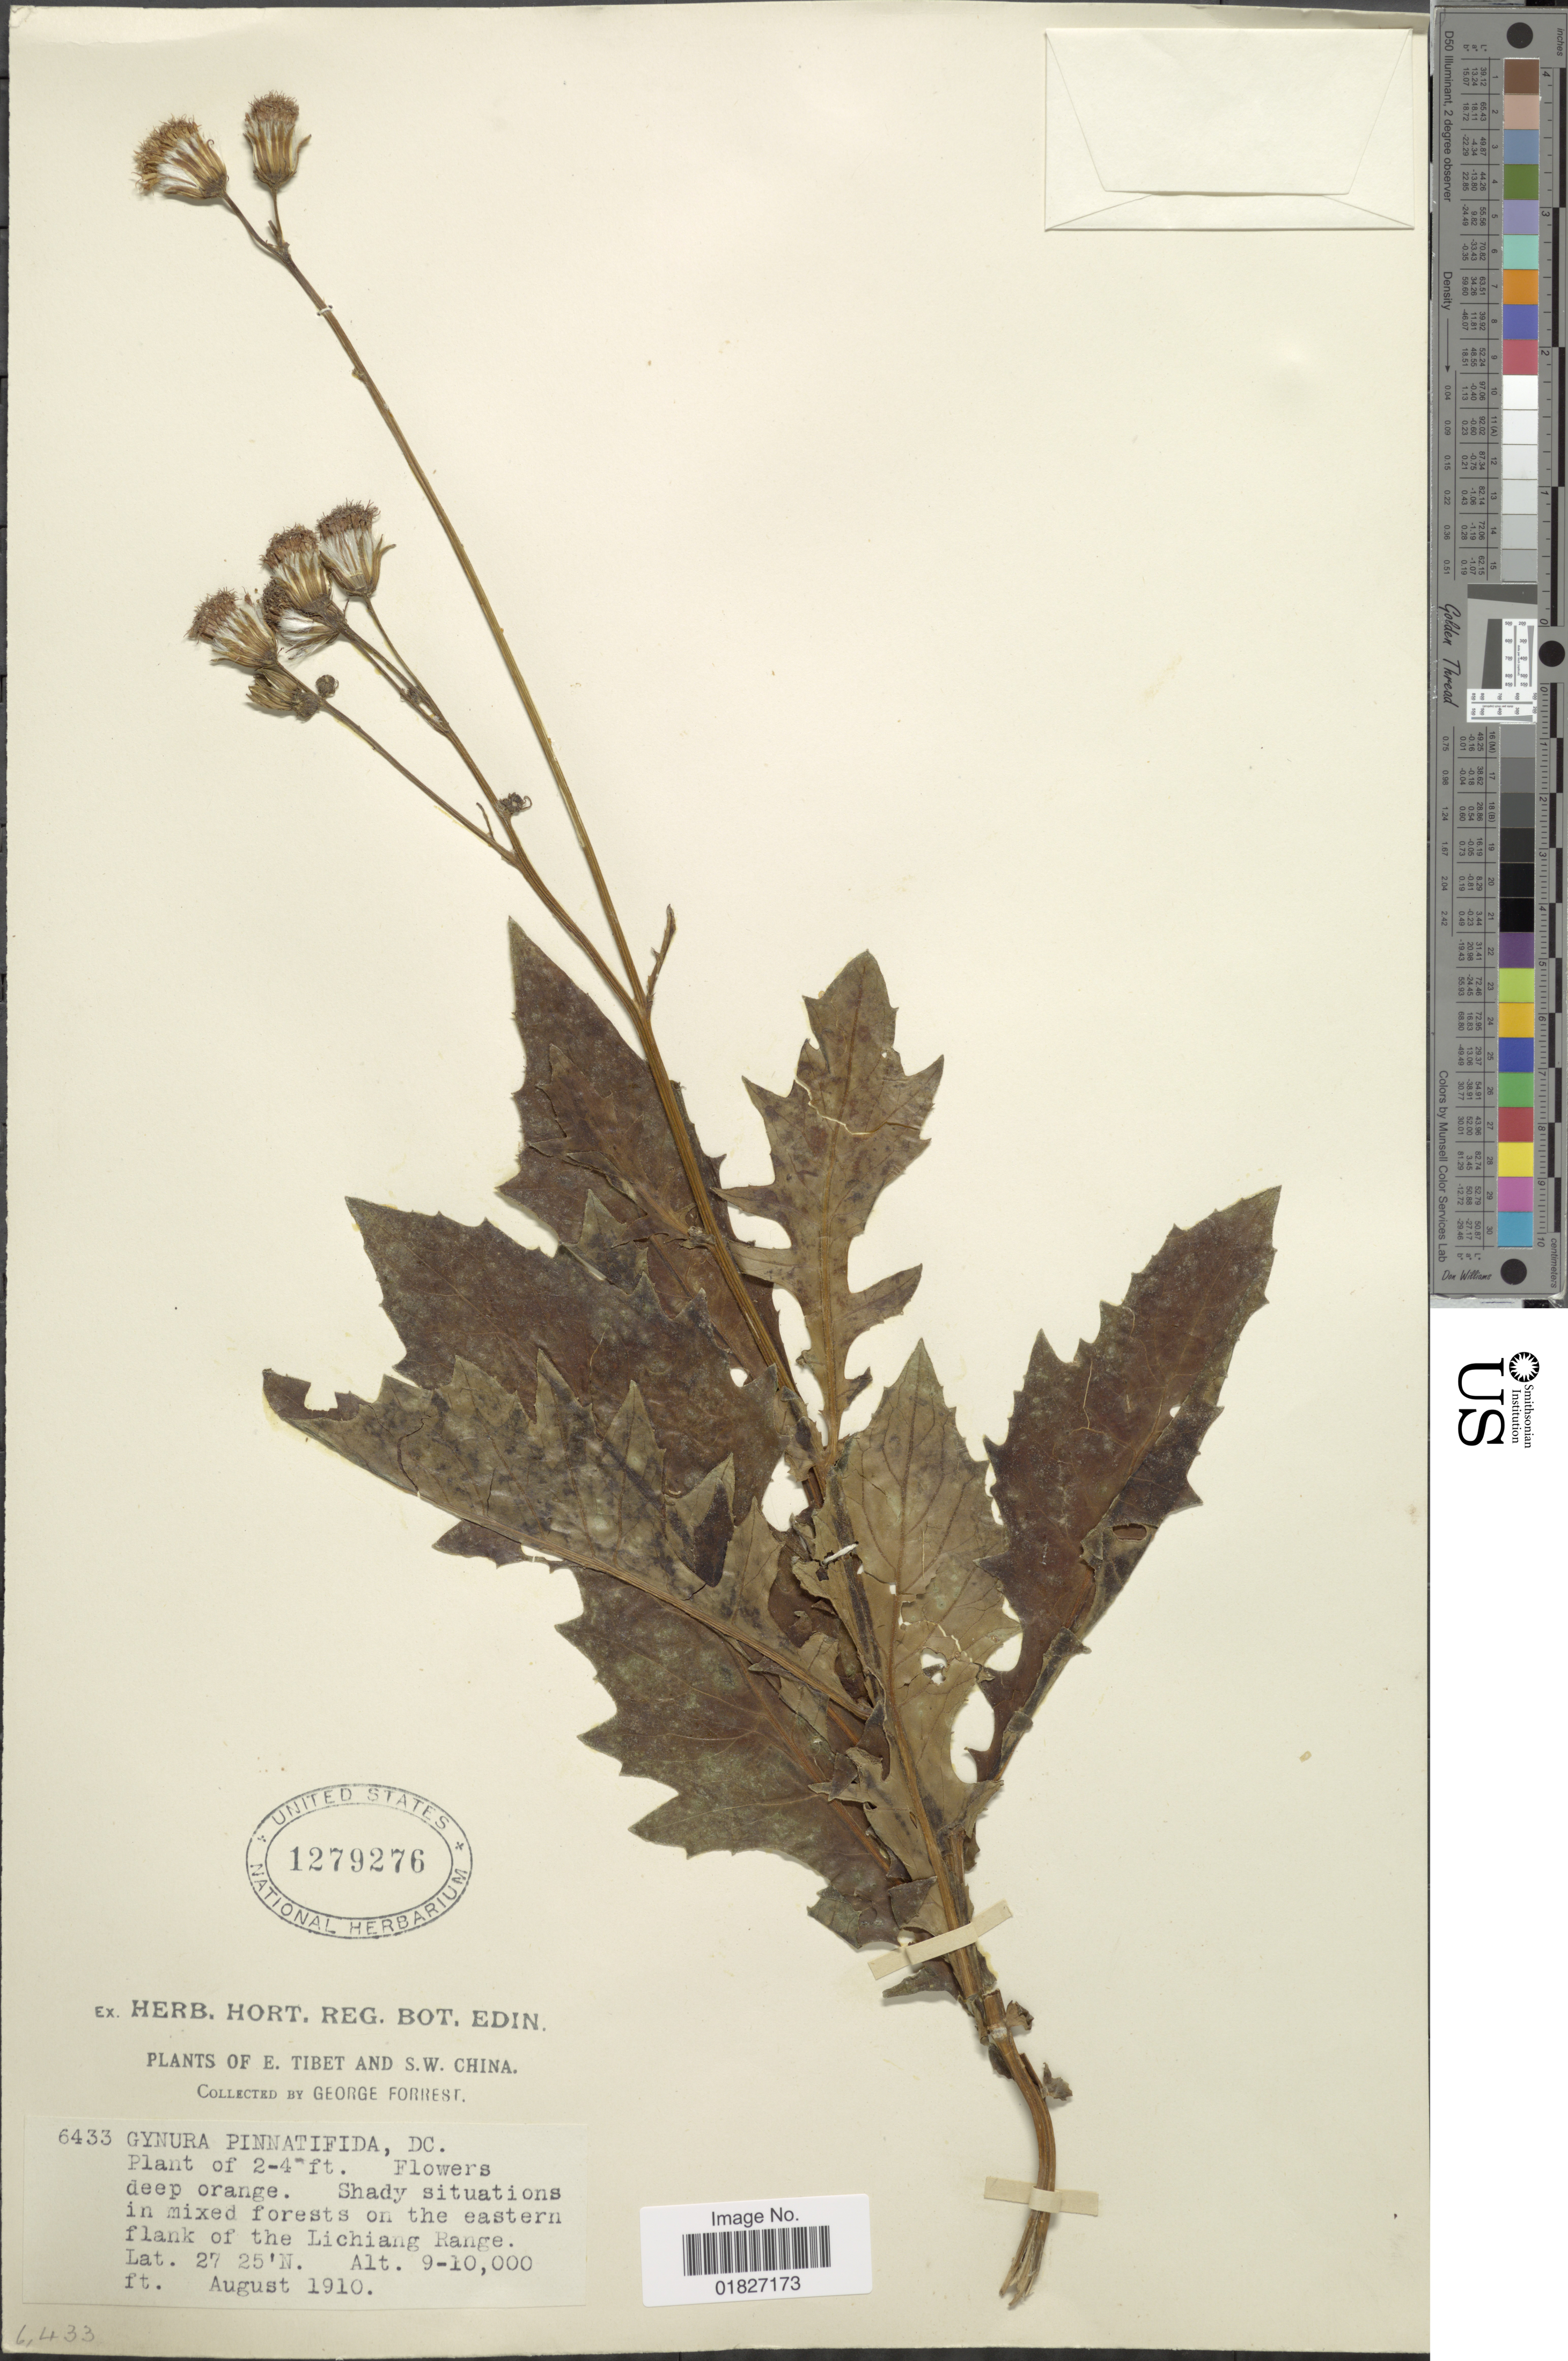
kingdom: Plantae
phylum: Tracheophyta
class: Magnoliopsida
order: Asterales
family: Asteraceae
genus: Gynura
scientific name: Gynura japonica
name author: (L. f.) Juel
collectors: G. Forrest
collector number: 6433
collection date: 1910-08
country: China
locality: E. Tibet and S. W. China, eastern flank of the Lichiang Range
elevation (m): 2743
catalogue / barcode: US 1279276